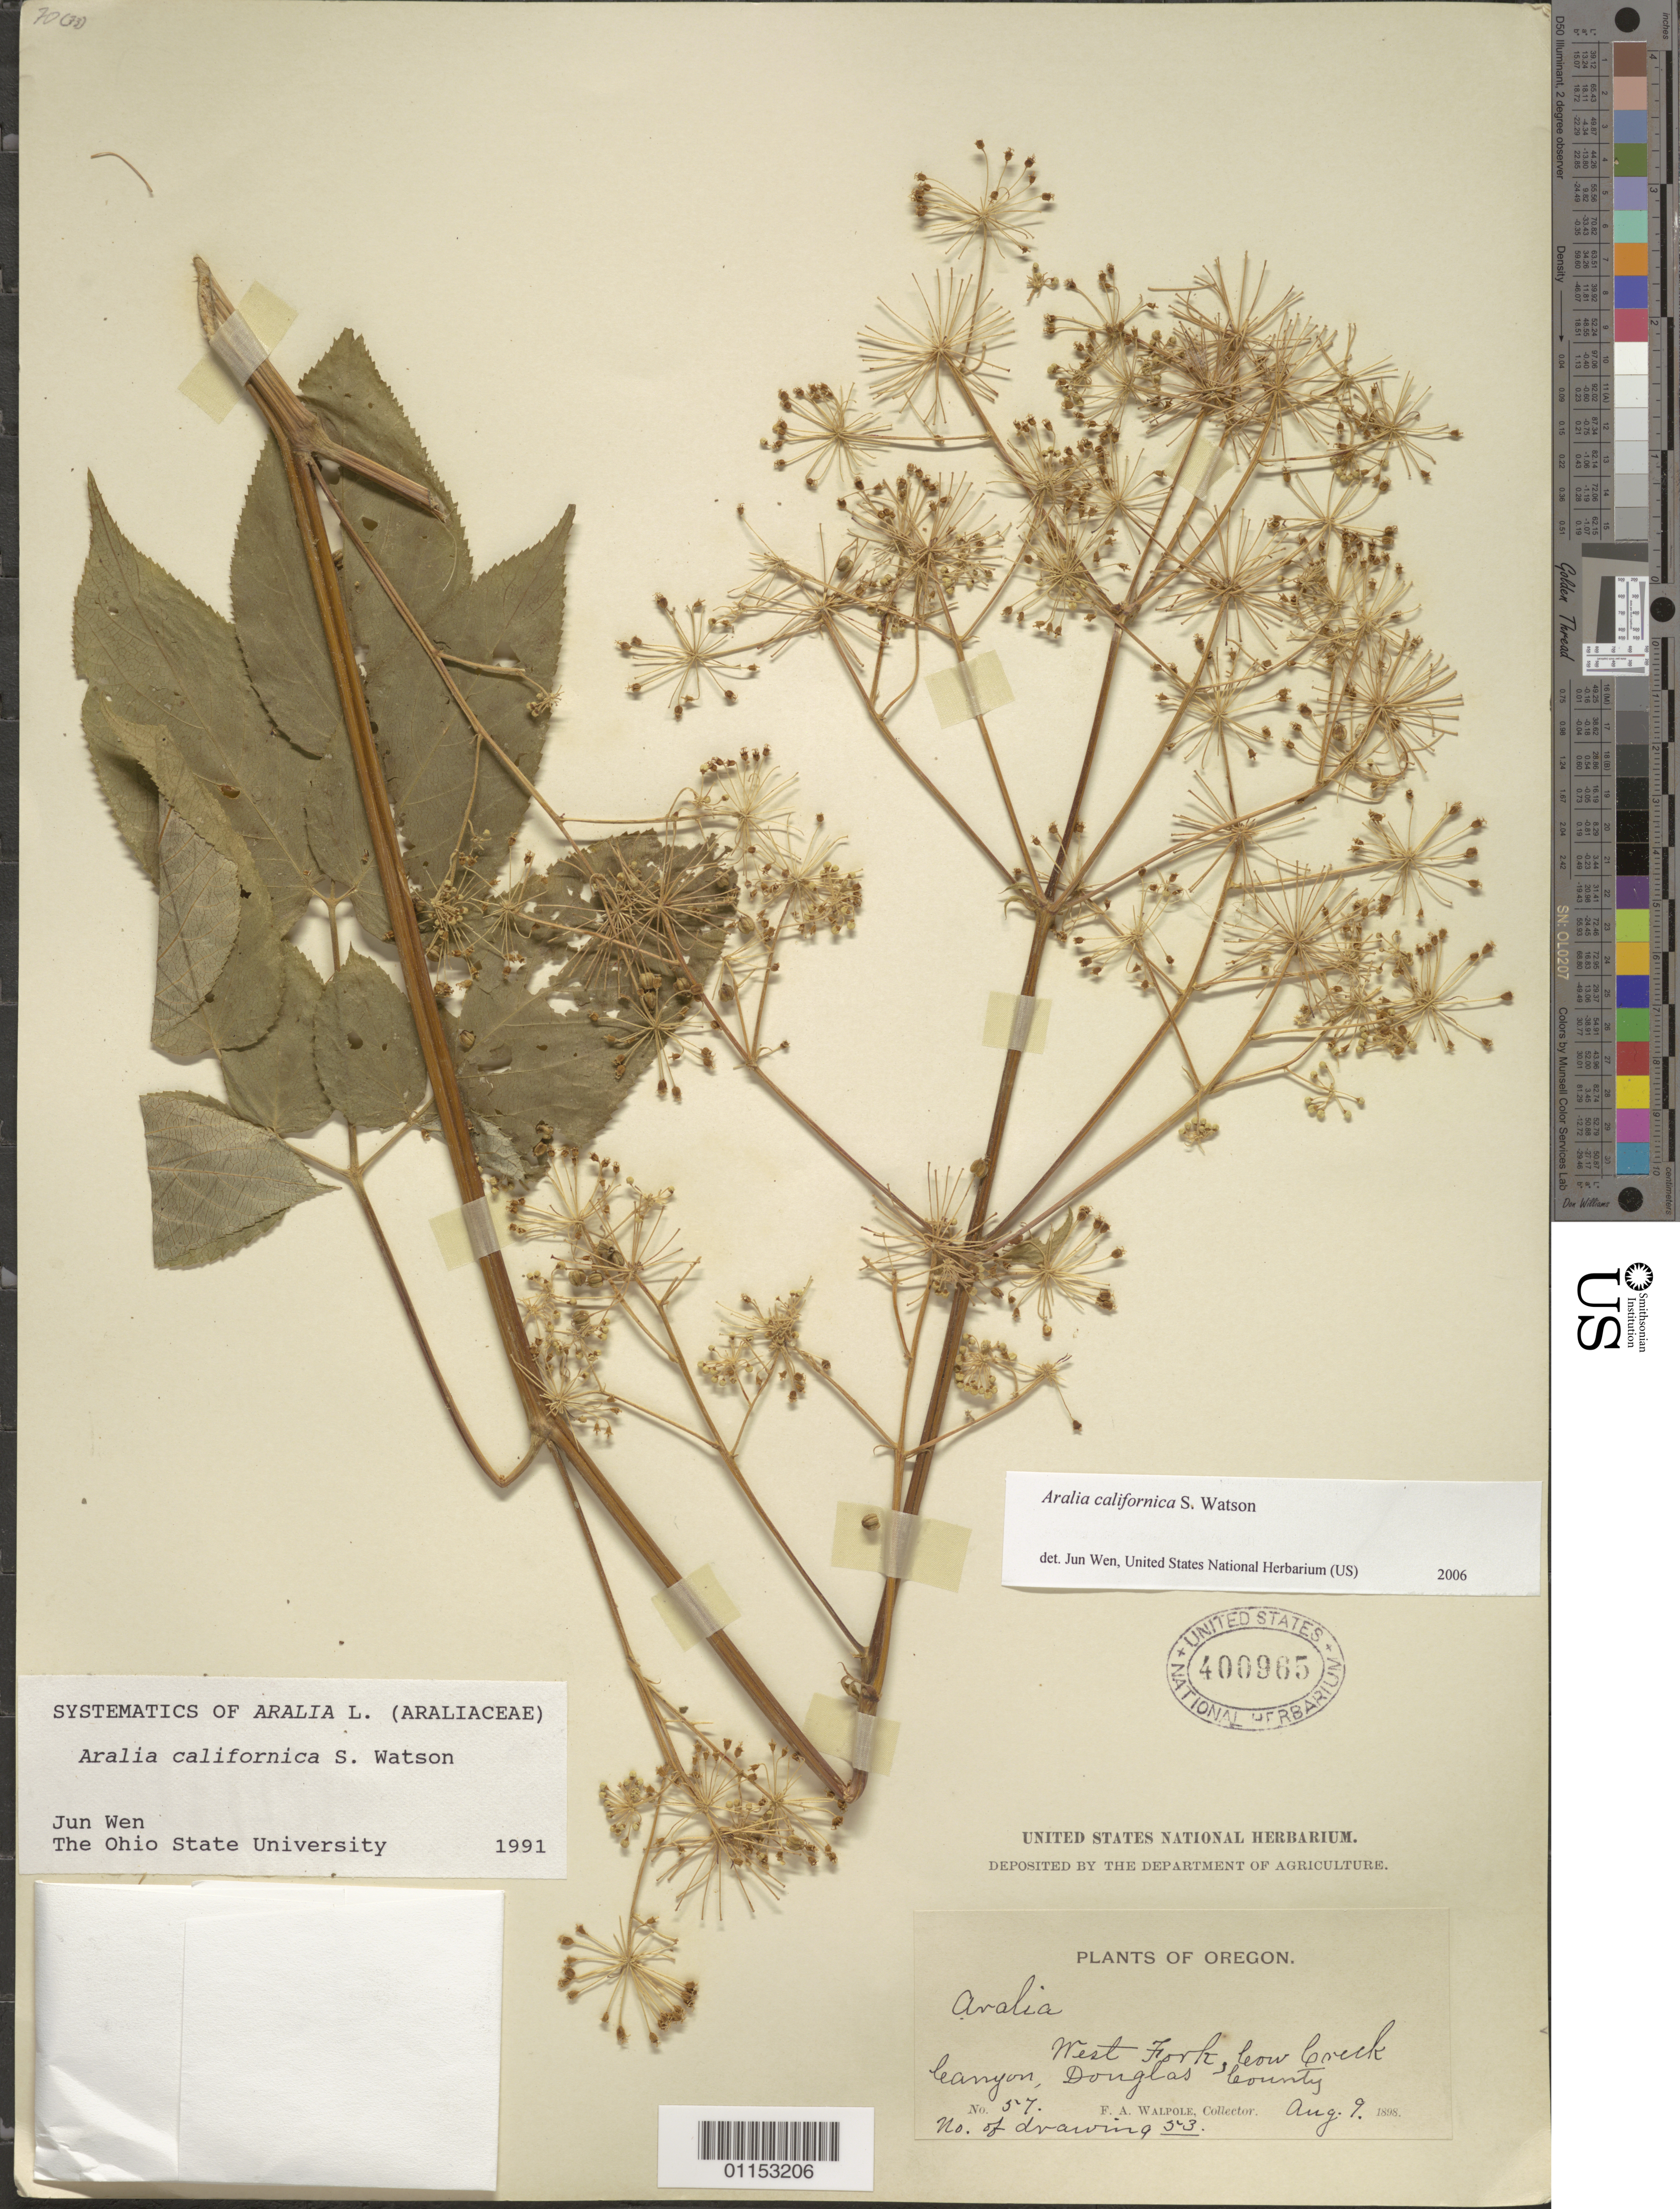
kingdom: Plantae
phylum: Tracheophyta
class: Magnoliopsida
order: Apiales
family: Araliaceae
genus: Aralia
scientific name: Aralia californica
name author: S. Watson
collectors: F. Walpole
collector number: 53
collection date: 1898-08-09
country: United States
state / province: Oregon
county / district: Douglas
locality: W Fork, Cow Creek Canyon.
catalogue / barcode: US 400965